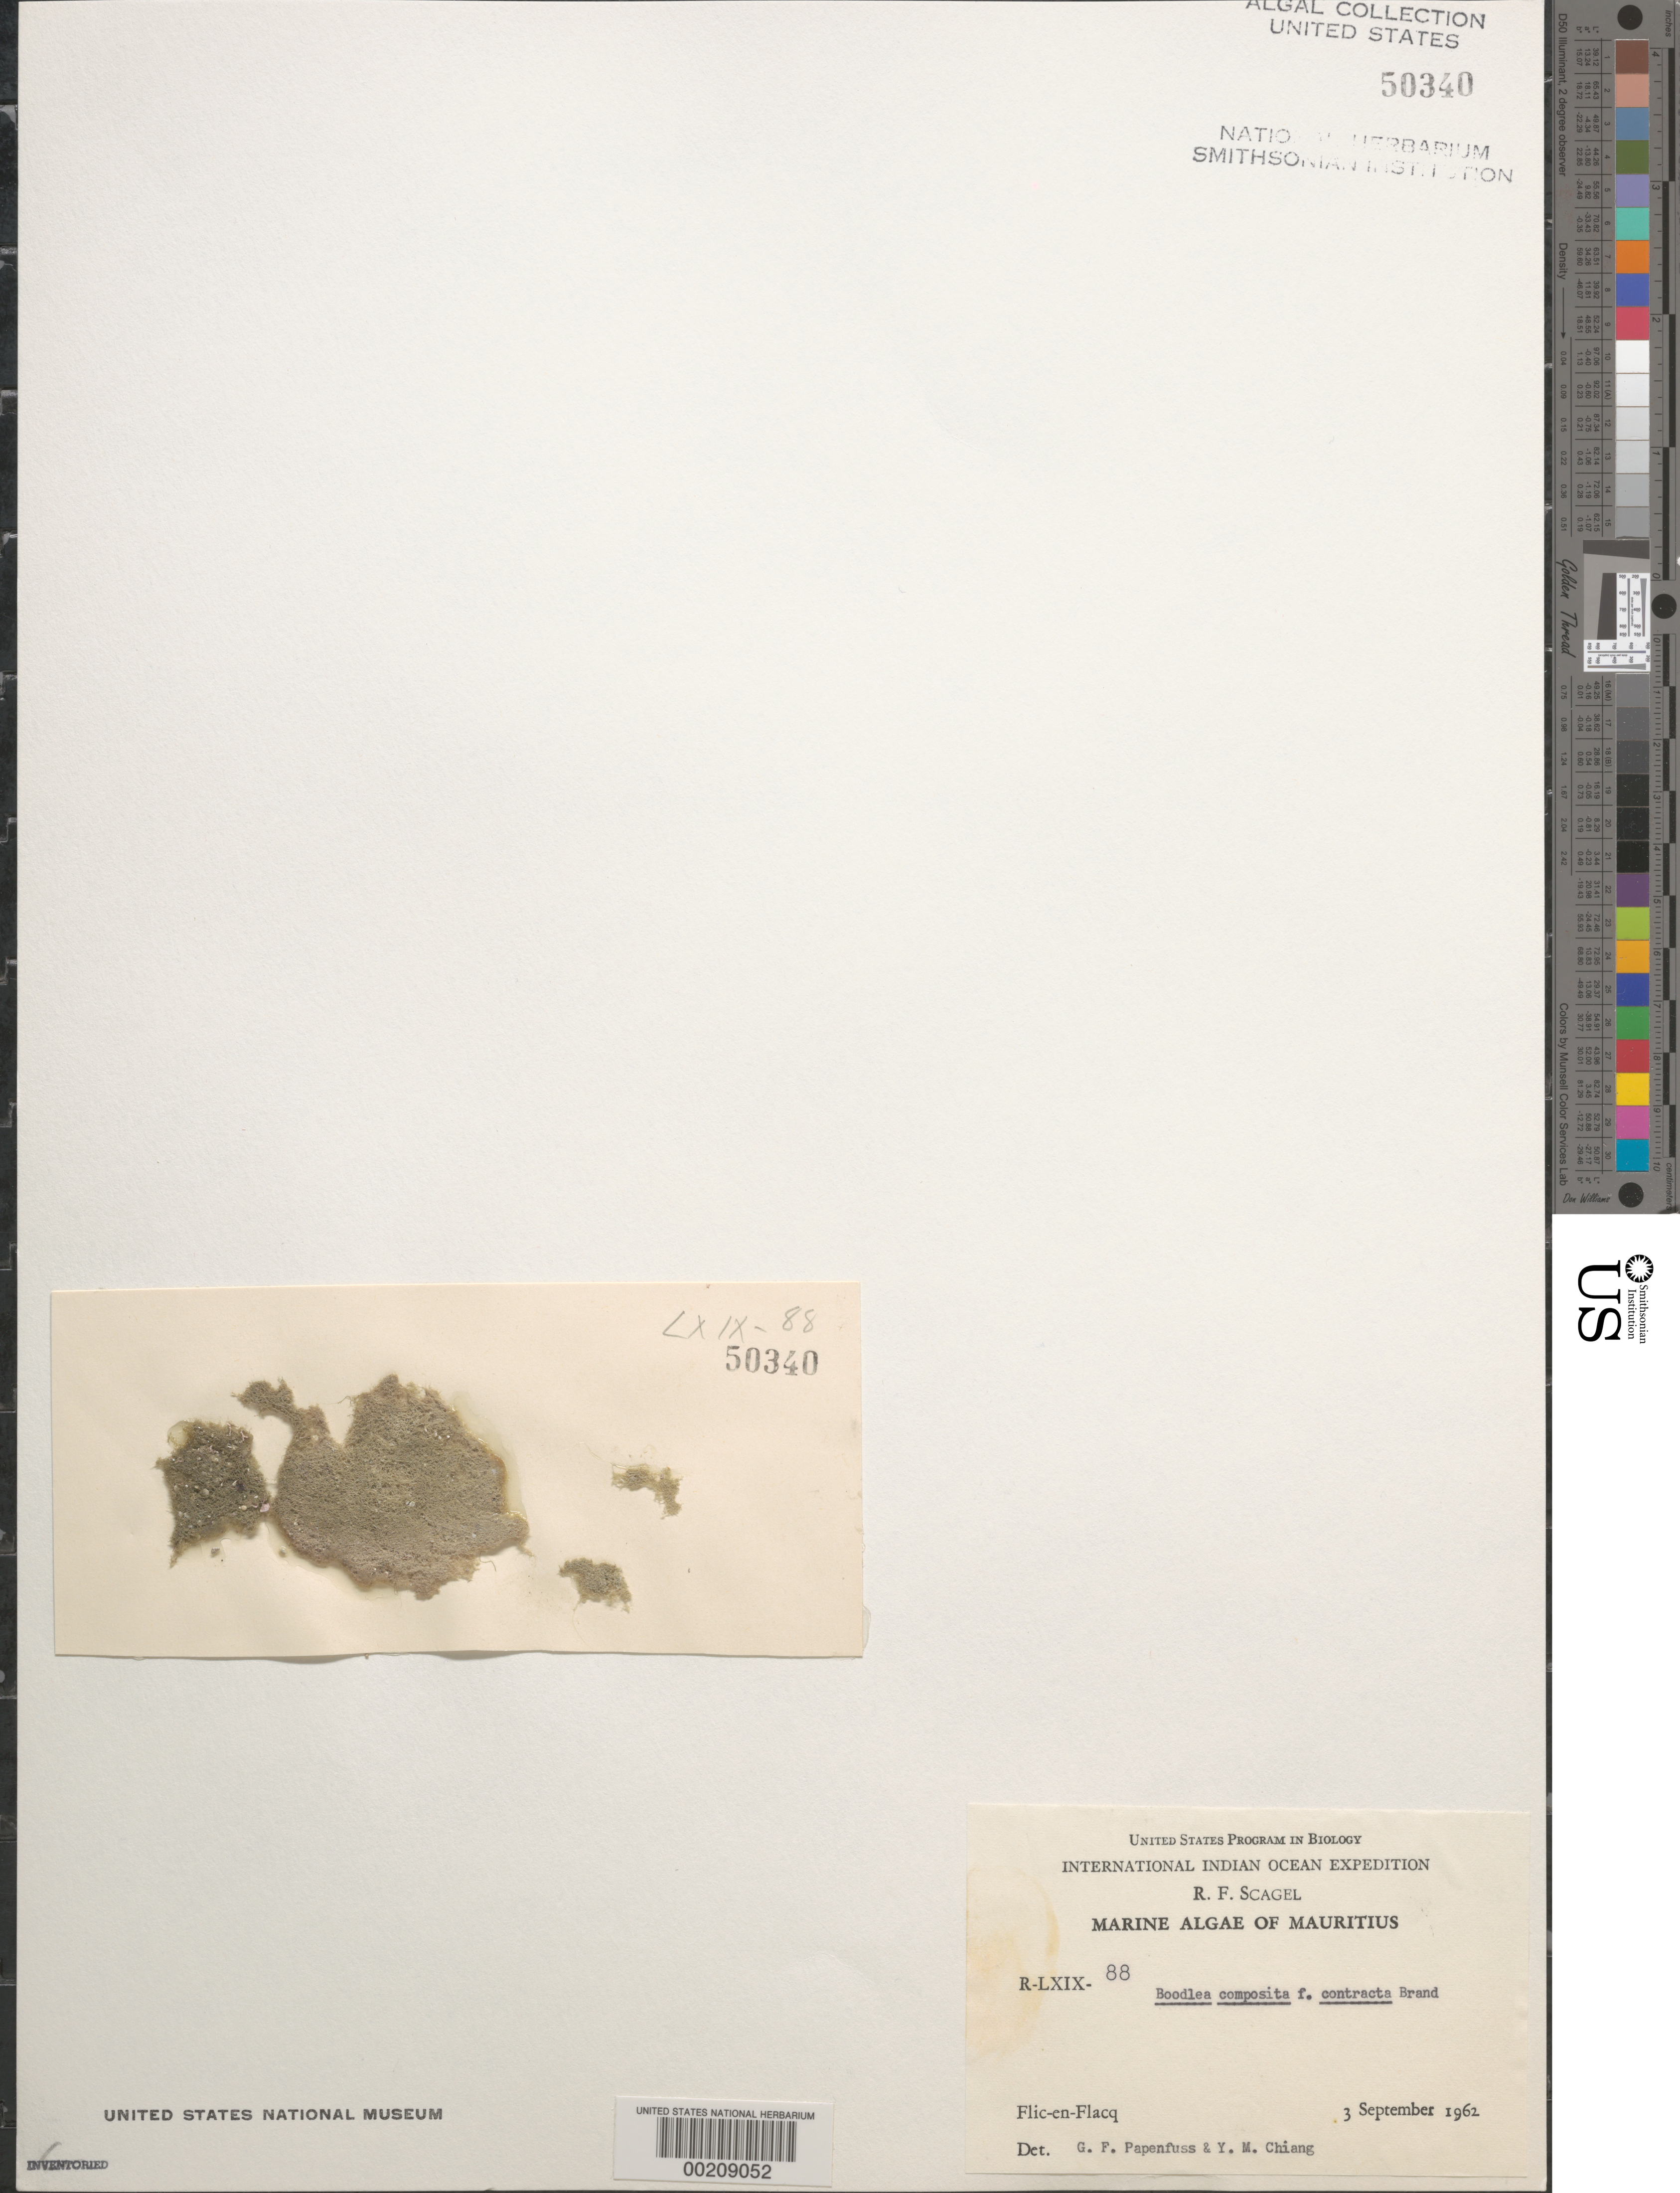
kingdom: Plantae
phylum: Chlorophyta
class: Ulvophyceae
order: Siphonocladales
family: Boodleaceae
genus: Boodlea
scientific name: Boodlea composita f. contracta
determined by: Papenfuss, G. F.; Chiang, Y. M.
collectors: R. F. Scagel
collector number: R-LXIX-88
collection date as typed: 03 Sep 1962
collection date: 1962-09-03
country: Mauritius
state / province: Black River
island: Mauritius Island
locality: Flic-en-Flacq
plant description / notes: International Indian Ocean Expedition, 1962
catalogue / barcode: US 50340